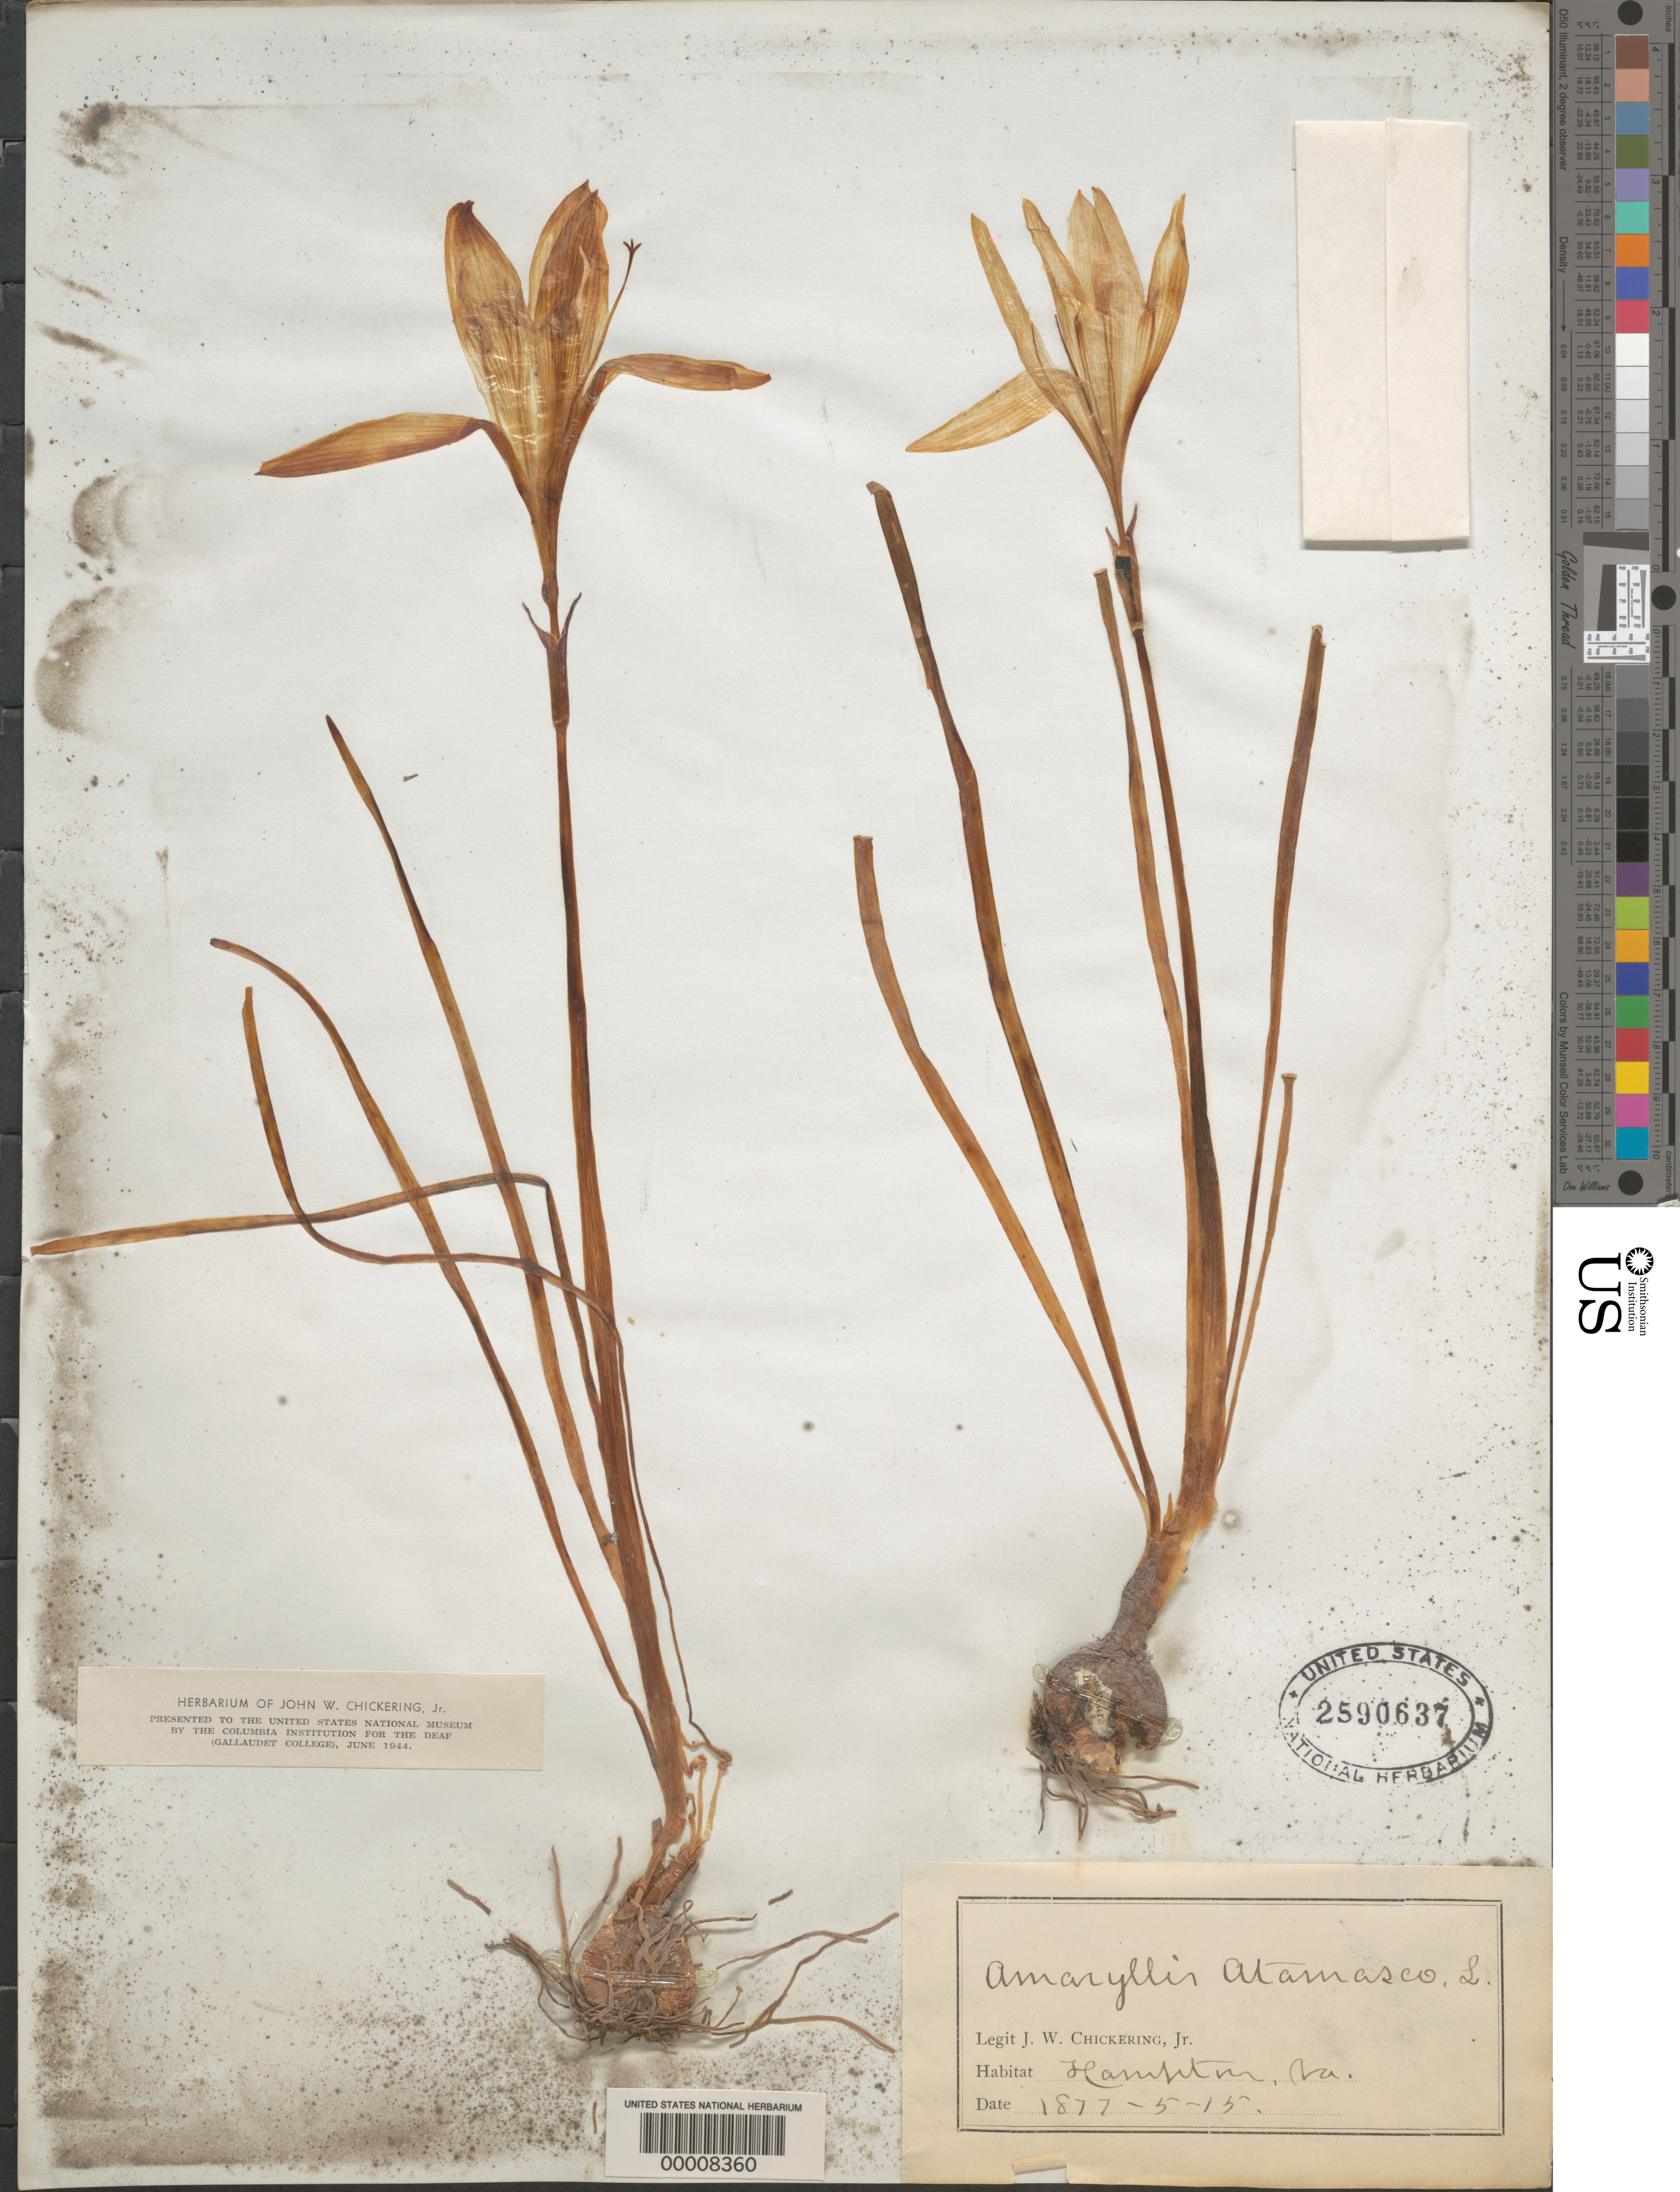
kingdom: Plantae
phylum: Tracheophyta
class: Liliopsida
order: Asparagales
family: Amaryllidaceae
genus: Zephyranthes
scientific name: Zephyranthes atamasco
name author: (L.) Herb.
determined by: Strong, Mark T.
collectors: J. W. Chickering Jr.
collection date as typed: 15 May 1915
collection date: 1915-05-15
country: United States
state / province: Virginia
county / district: City of Hampton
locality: Hampton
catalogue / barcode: US 2590637